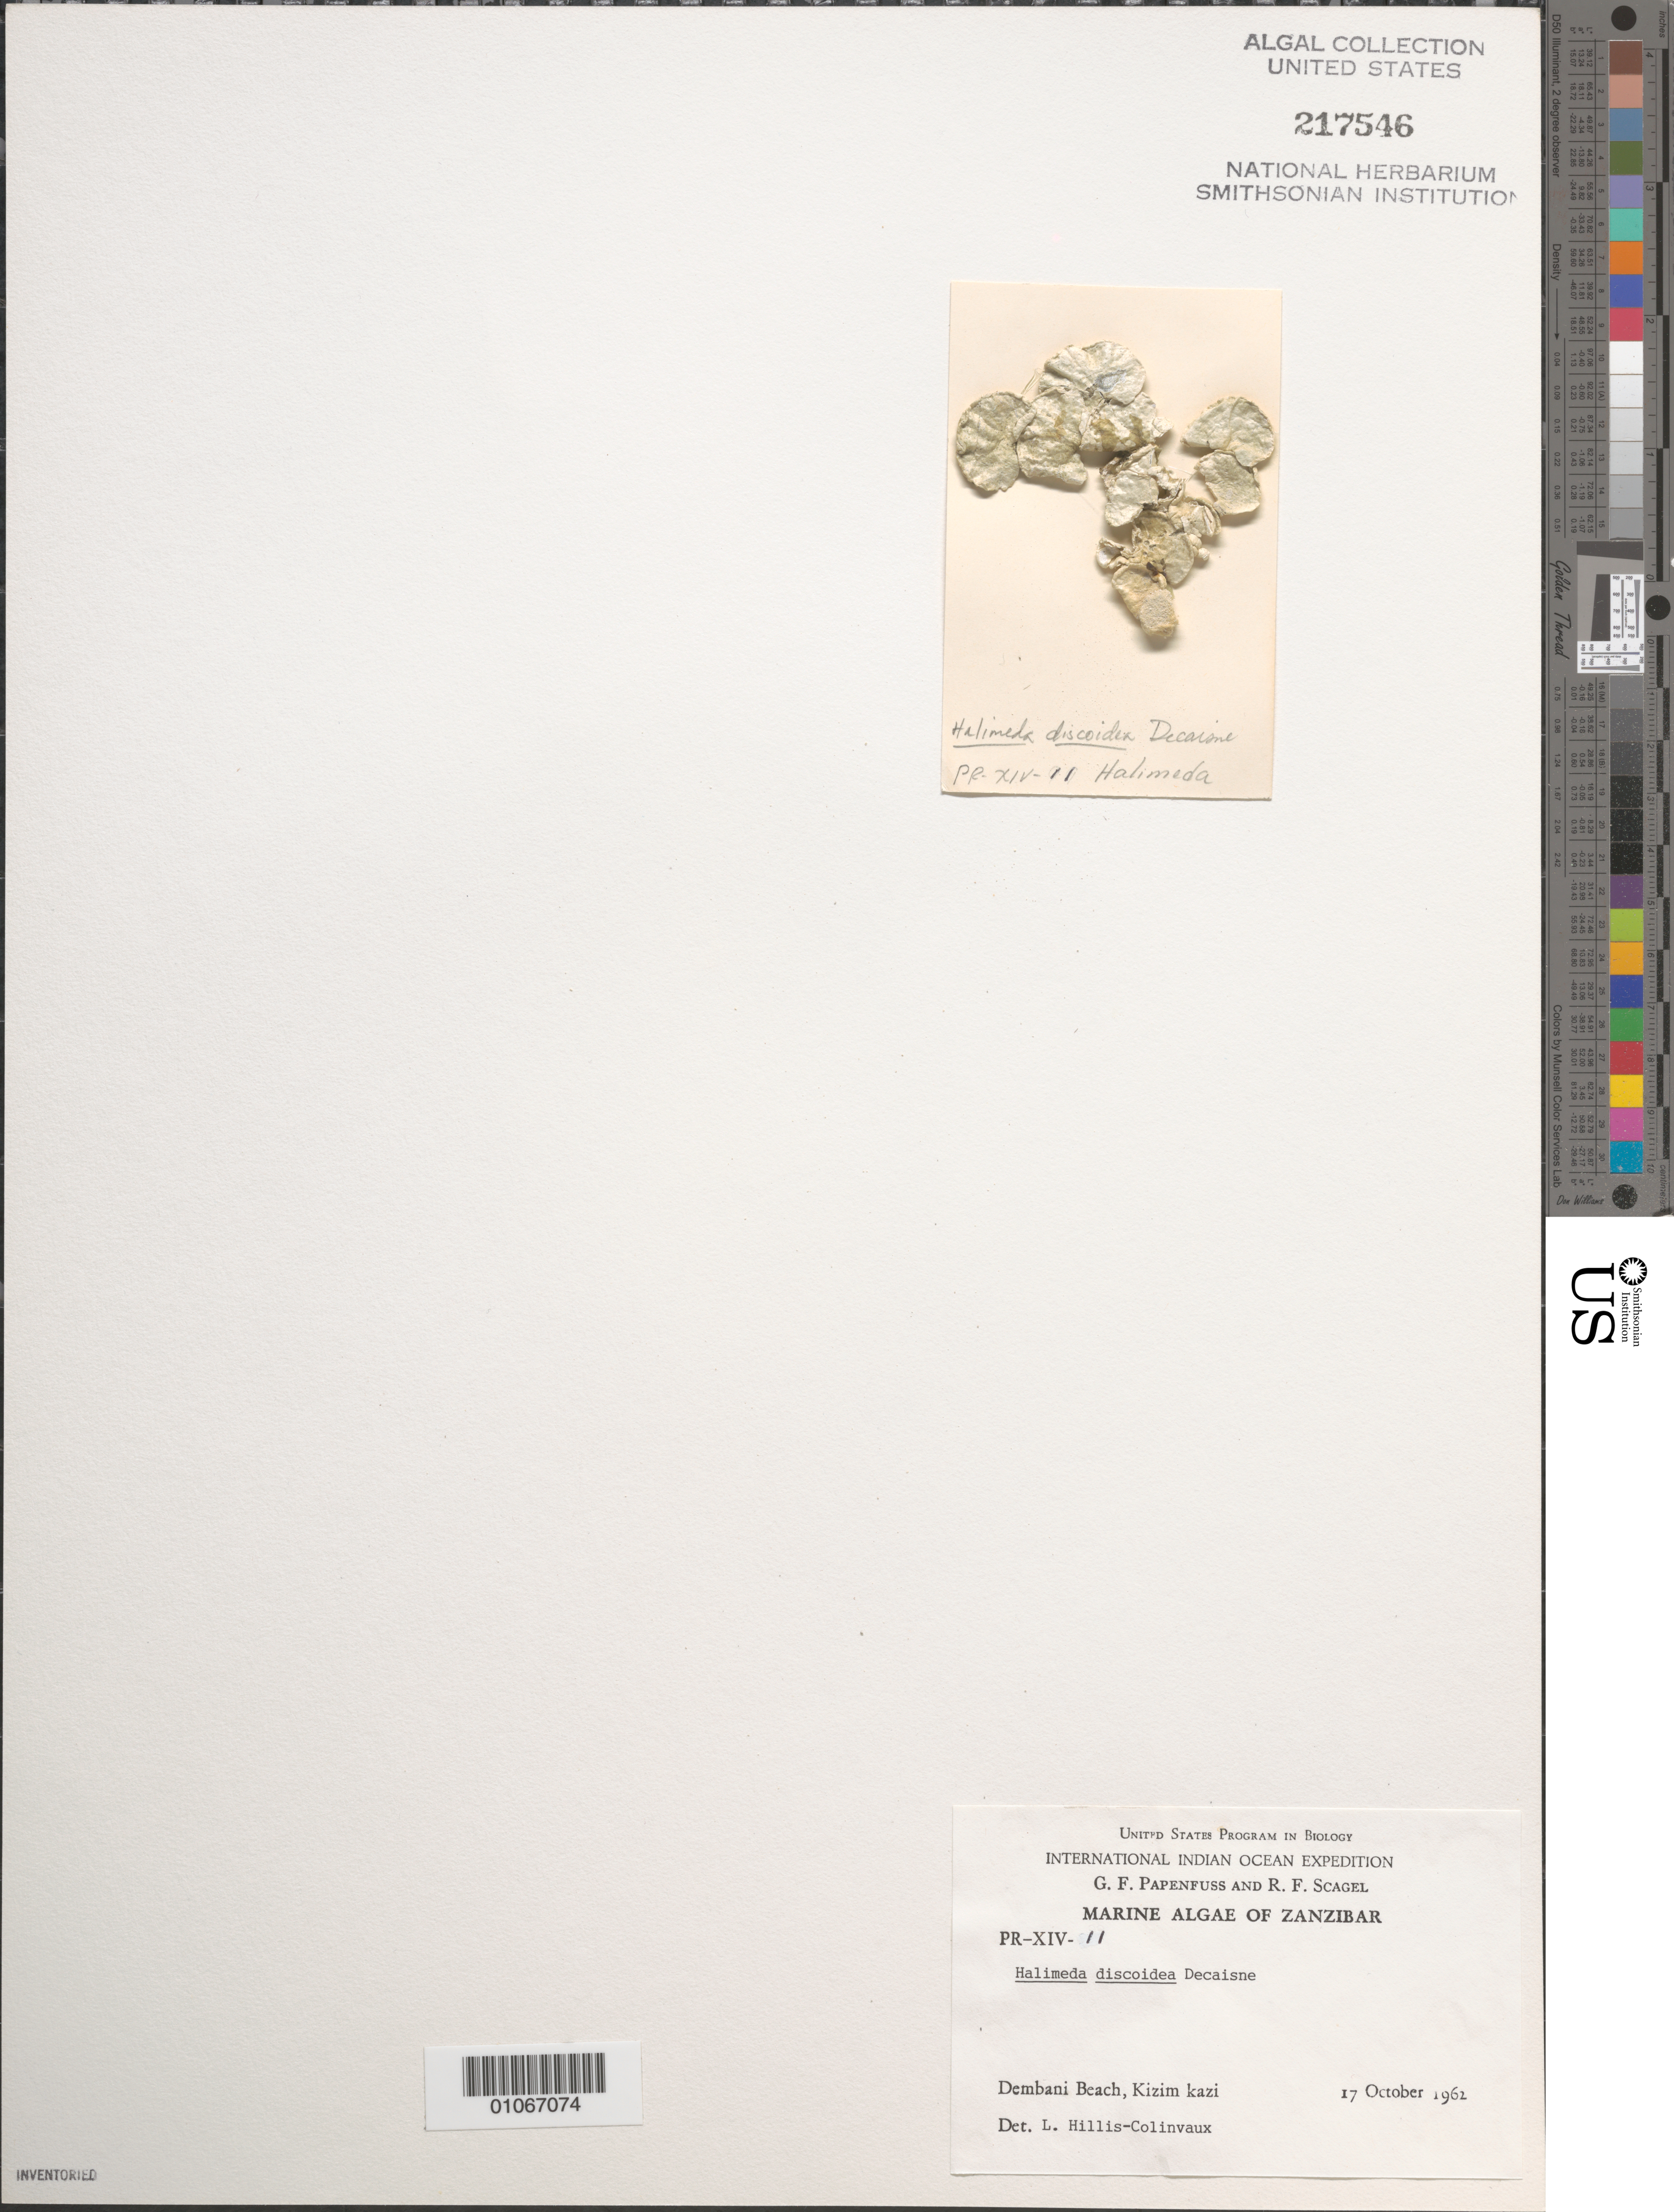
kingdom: Plantae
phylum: Chlorophyta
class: Ulvophyceae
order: Bryopsidales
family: Halimedaceae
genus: Halimeda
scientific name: Halimeda discoidea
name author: Decne.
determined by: Hillis-Colinvaux, L.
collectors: G. Papenfuss & R. F. Scagel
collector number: PR-XIV-11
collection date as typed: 17 Oct 1962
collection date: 1962-10-17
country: Tanzania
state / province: Zanzibar Central/South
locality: Dembani Beach, Kizimkazi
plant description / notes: International Indian Ocean Expedition, 1962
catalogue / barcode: US 217546